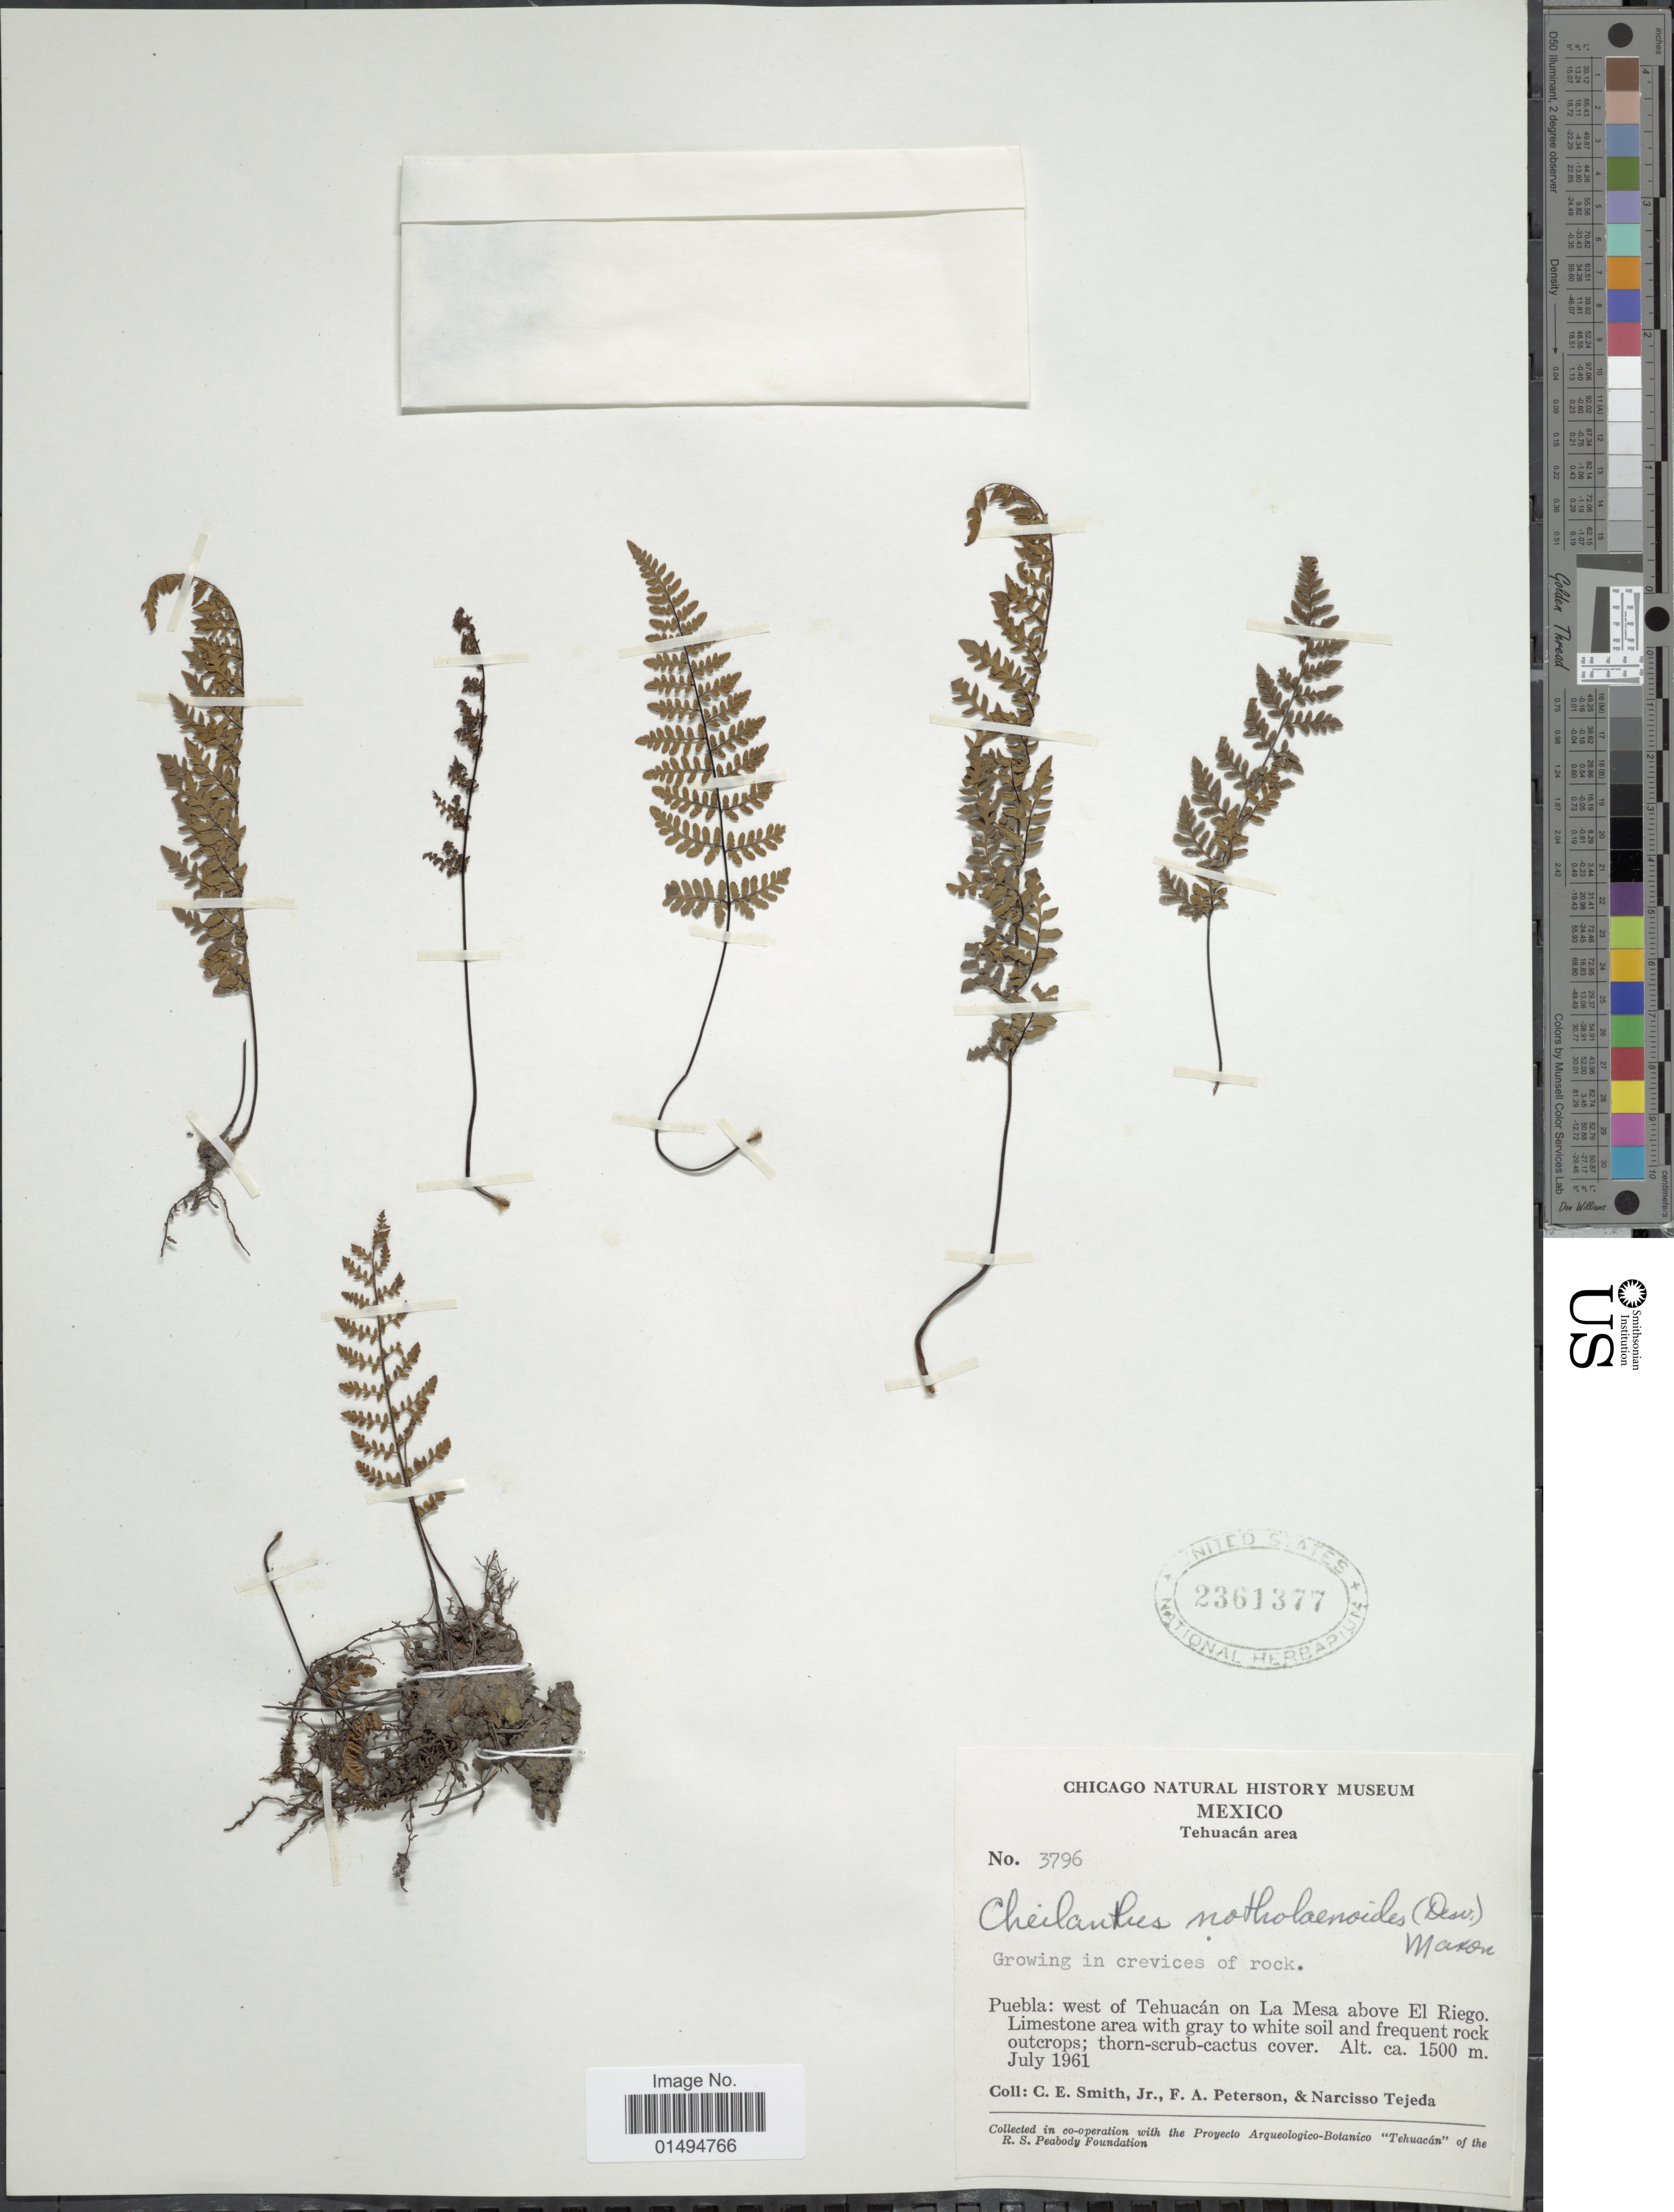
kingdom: Plantae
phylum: Tracheophyta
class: Polypodiopsida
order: Polypodiales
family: Pteridaceae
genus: Myriopteris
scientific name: Myriopteris notholaenoides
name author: (Desv.) Grusz & Windham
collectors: C. E. Smith Jr., F. A. Peterson & N. Tejeda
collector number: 3796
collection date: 1961-07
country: Mexico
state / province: Puebla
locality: Tehuacan area, West of Tehuacan on la Mesa above El Riego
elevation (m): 1500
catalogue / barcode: US 2361377